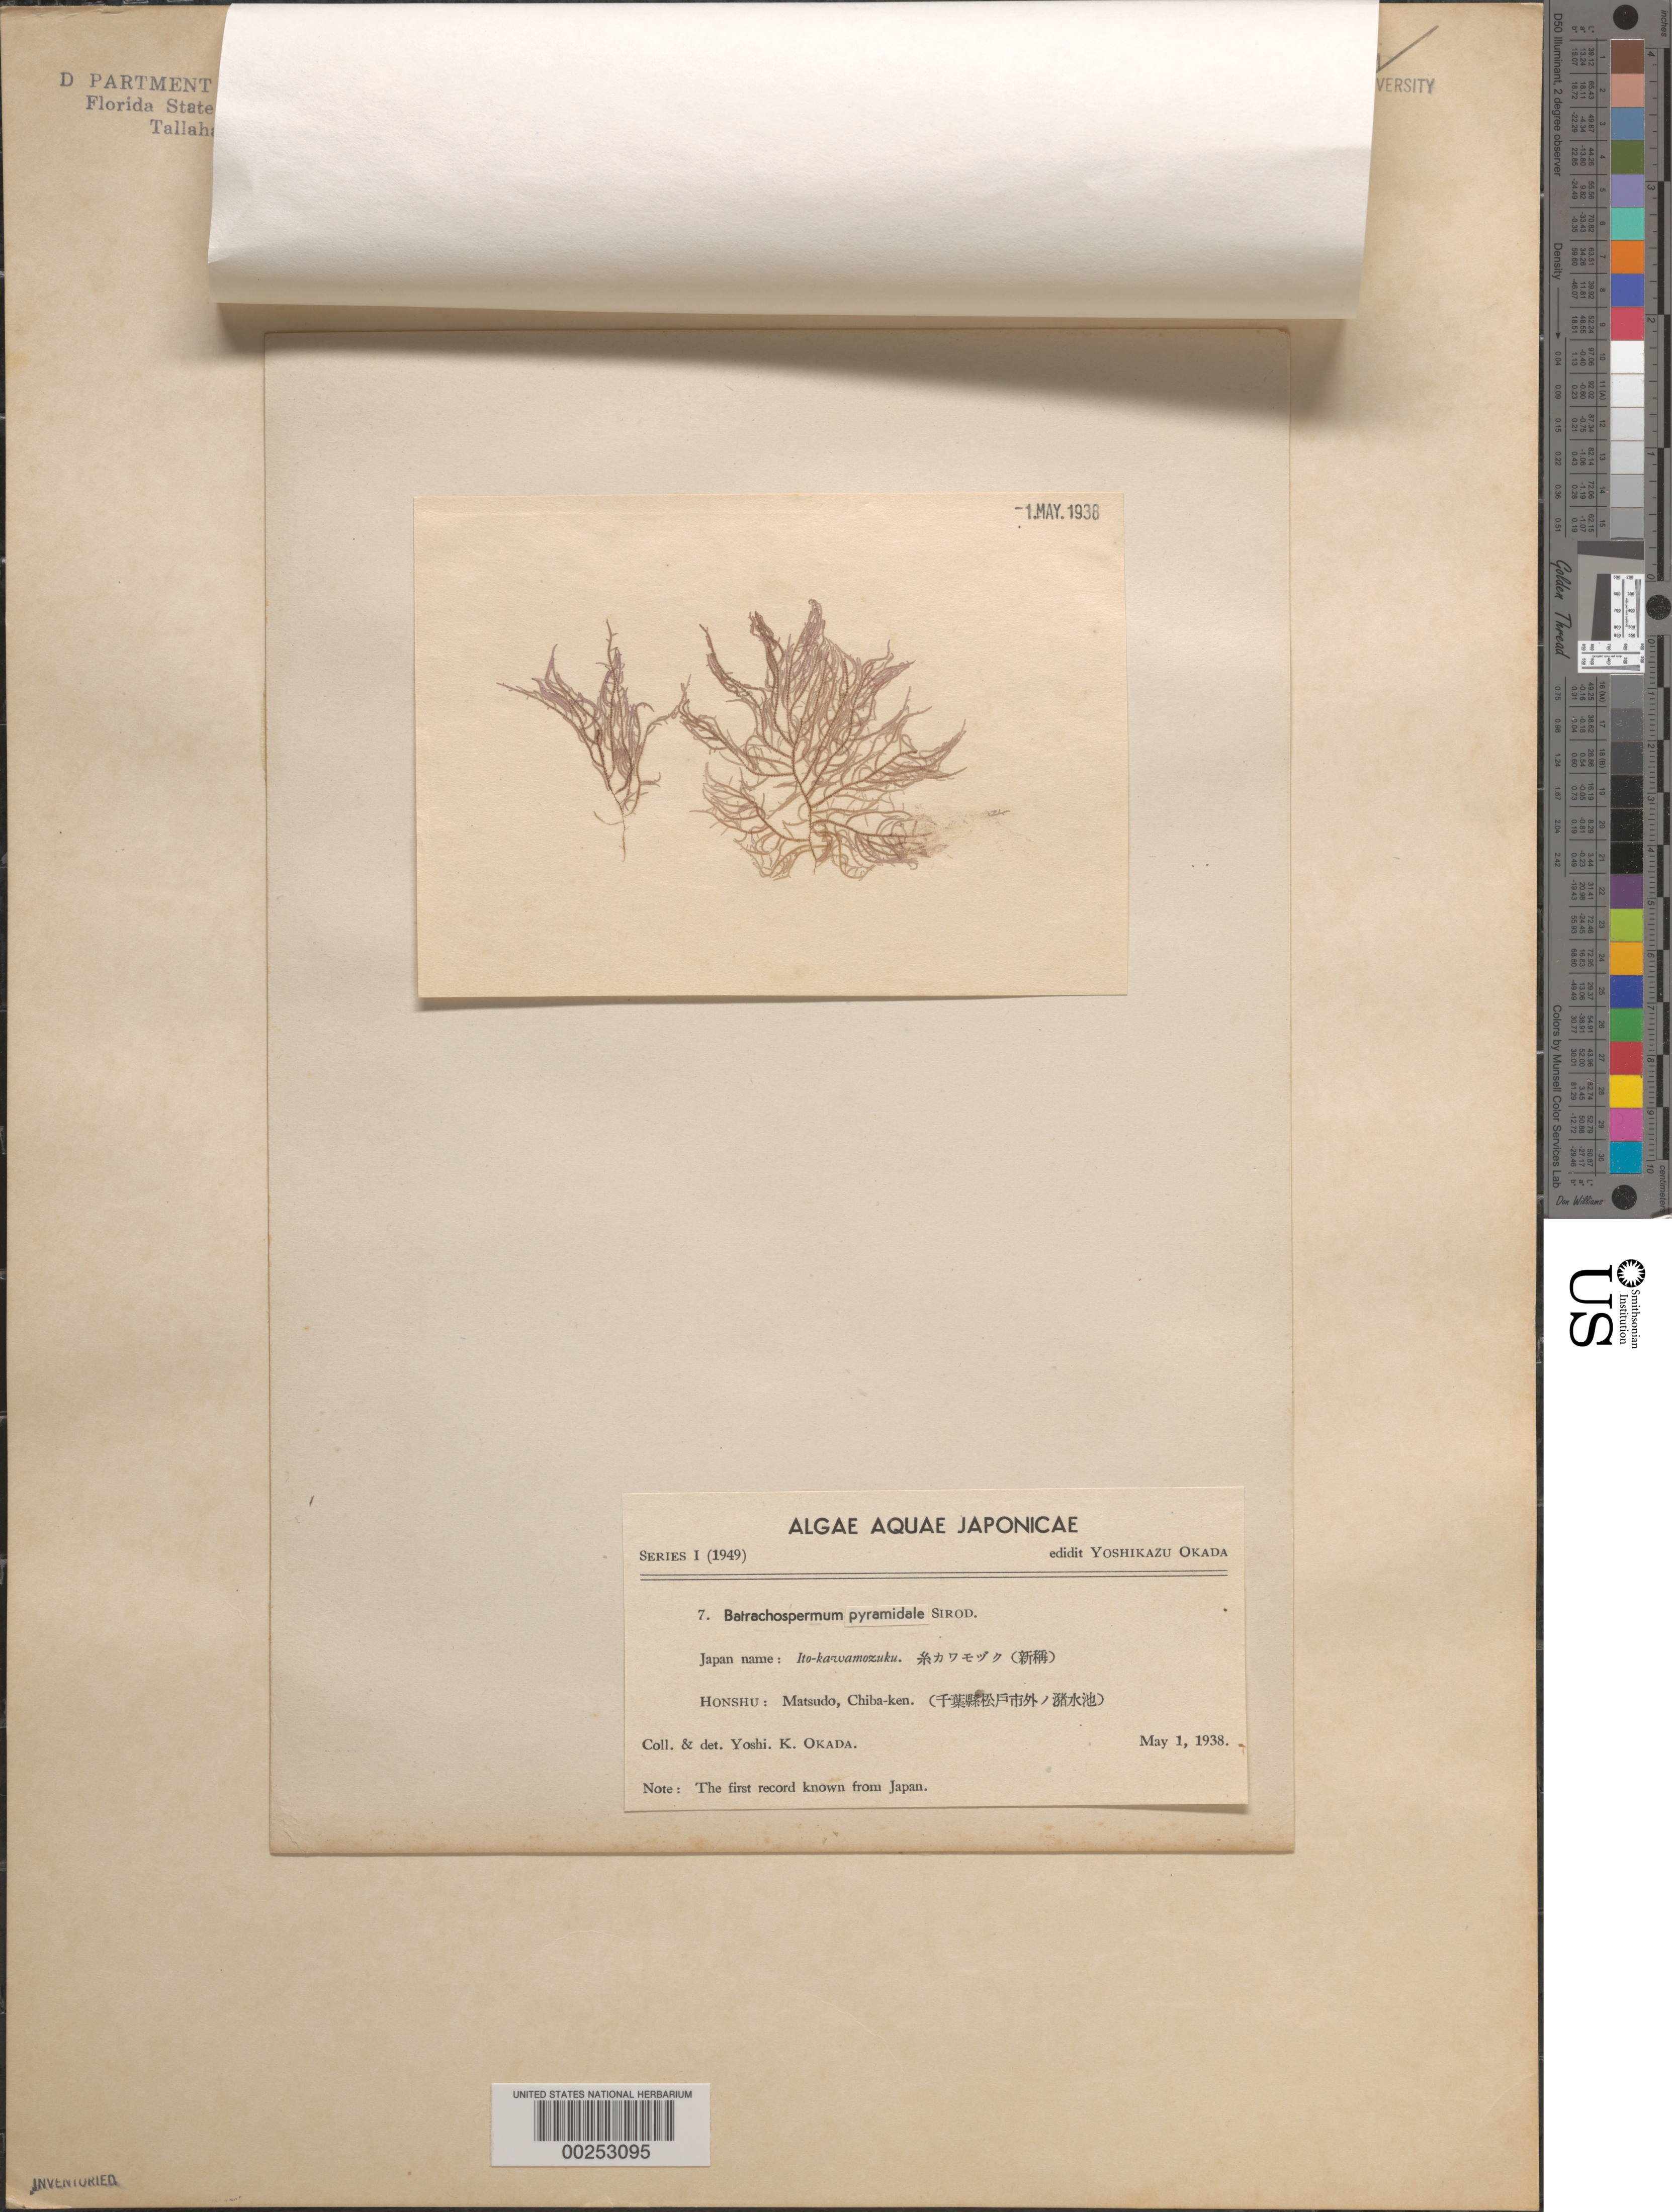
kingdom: Plantae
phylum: Rhodophyta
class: Florideophyceae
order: Batrachospermales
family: Batrachospermaceae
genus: Batrachospermum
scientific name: Batrachospermum gelatinosum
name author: (L.) DC.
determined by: Algae name updating Project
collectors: Y. Okada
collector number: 7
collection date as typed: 01 May 1938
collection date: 1938-05-01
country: Japan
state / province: Tiba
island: Honshu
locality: Matsudo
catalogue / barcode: US 21370